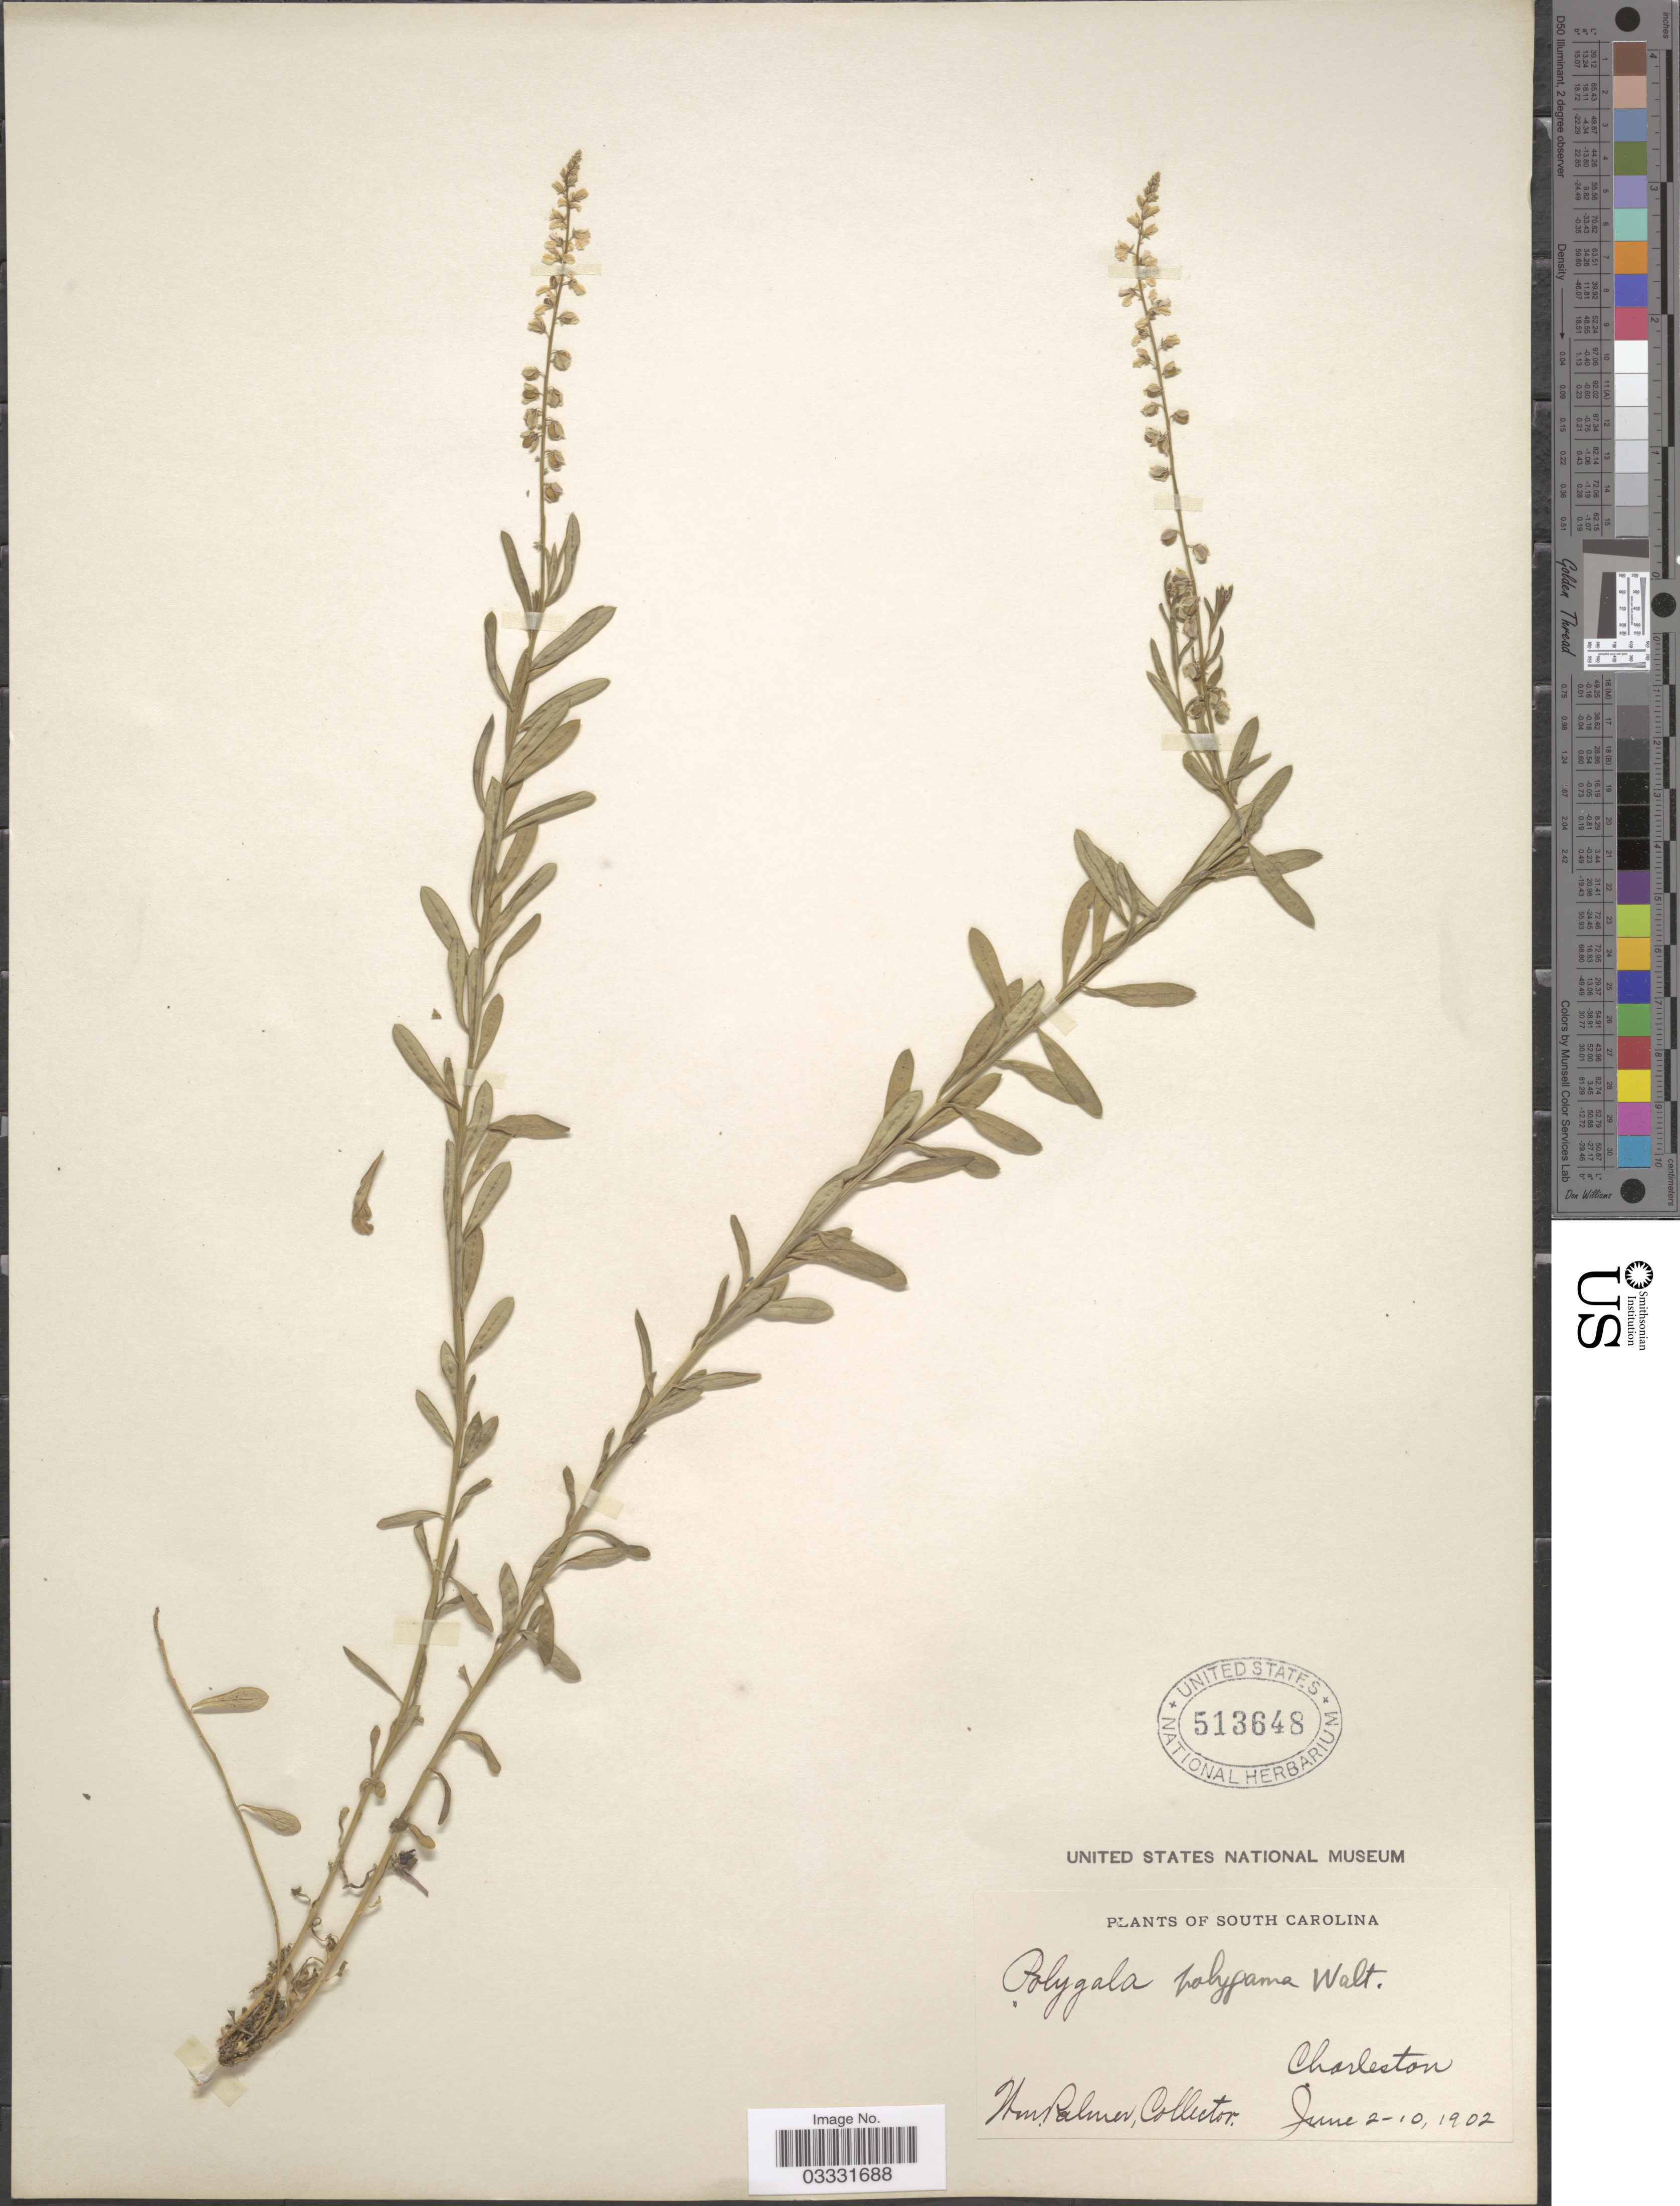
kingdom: Plantae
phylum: Tracheophyta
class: Magnoliopsida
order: Fabales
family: Polygalaceae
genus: Polygala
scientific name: Polygala polygama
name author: Walter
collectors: W. Palmer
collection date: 1902-06-02/1902-06-10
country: United States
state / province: South Carolina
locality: Charleston.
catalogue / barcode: US 513648